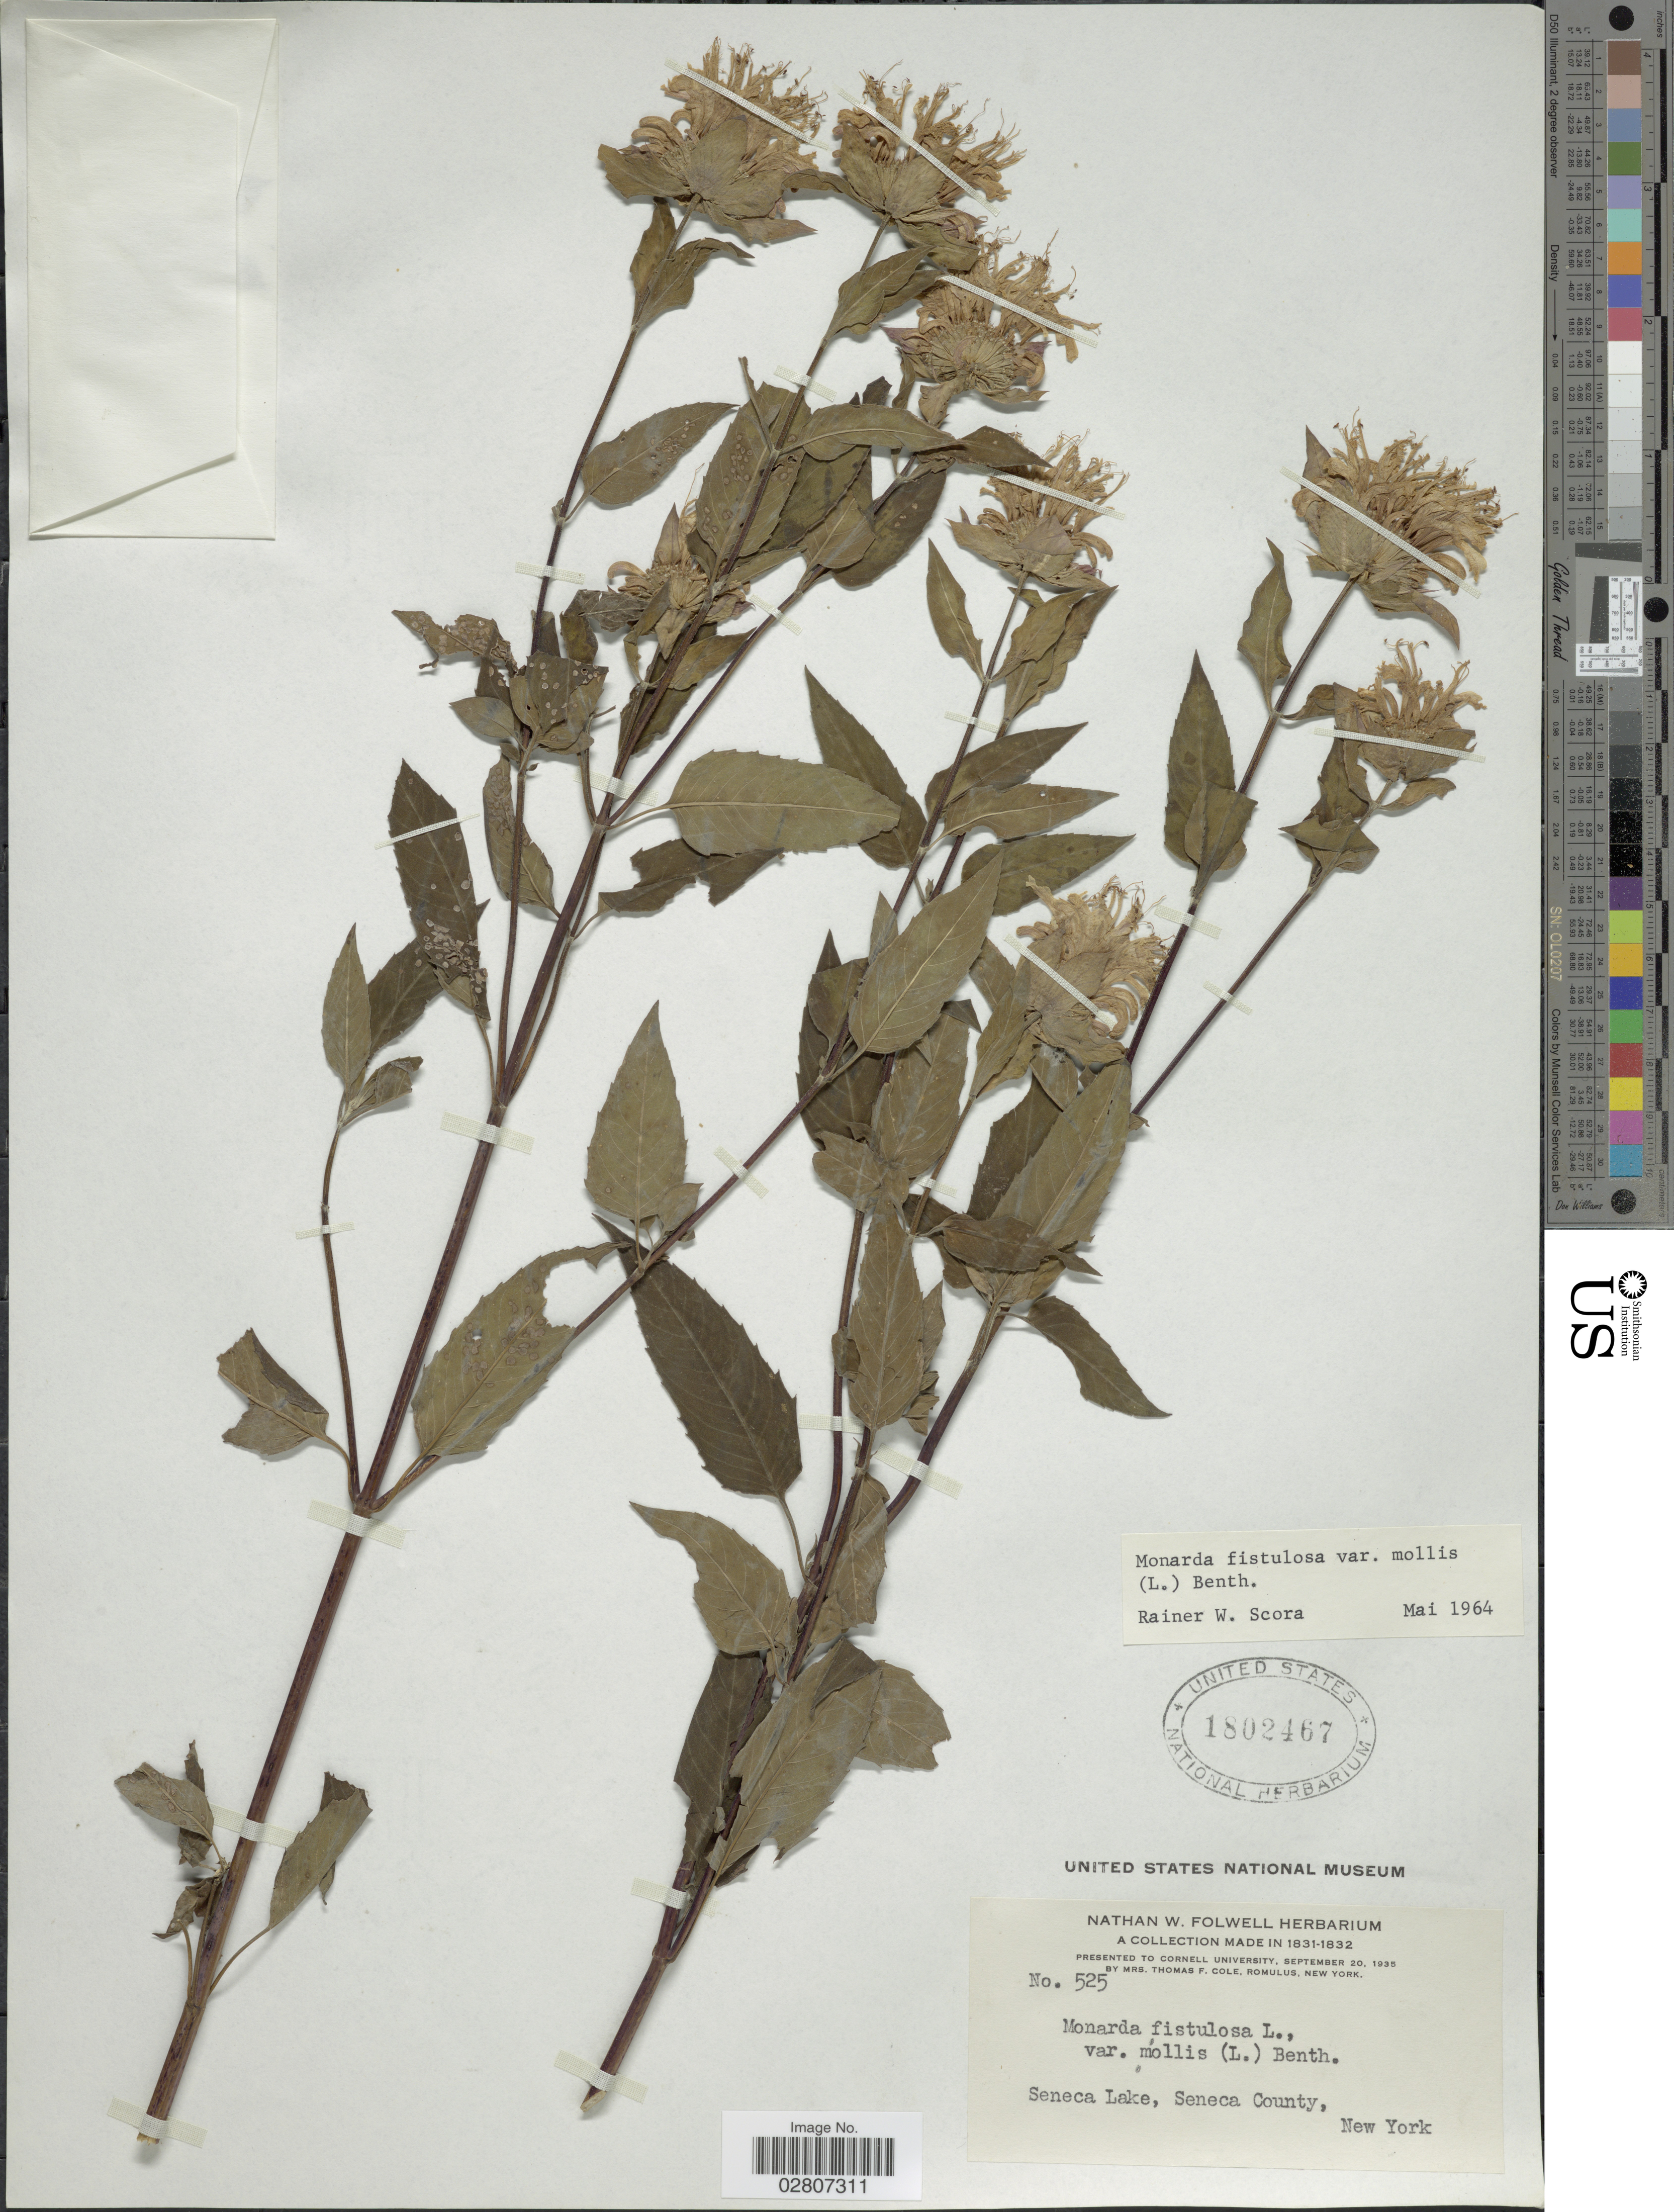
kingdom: Plantae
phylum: Tracheophyta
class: Magnoliopsida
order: Lamiales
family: Lamiaceae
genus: Monarda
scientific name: Monarda fistulosa var. mollis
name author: (L.) L.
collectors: ex herb. Nathan W. Folwell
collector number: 525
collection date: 1831/1832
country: United States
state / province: New York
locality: Seneca Lake, Seneca County, New York.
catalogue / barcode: US 1802467